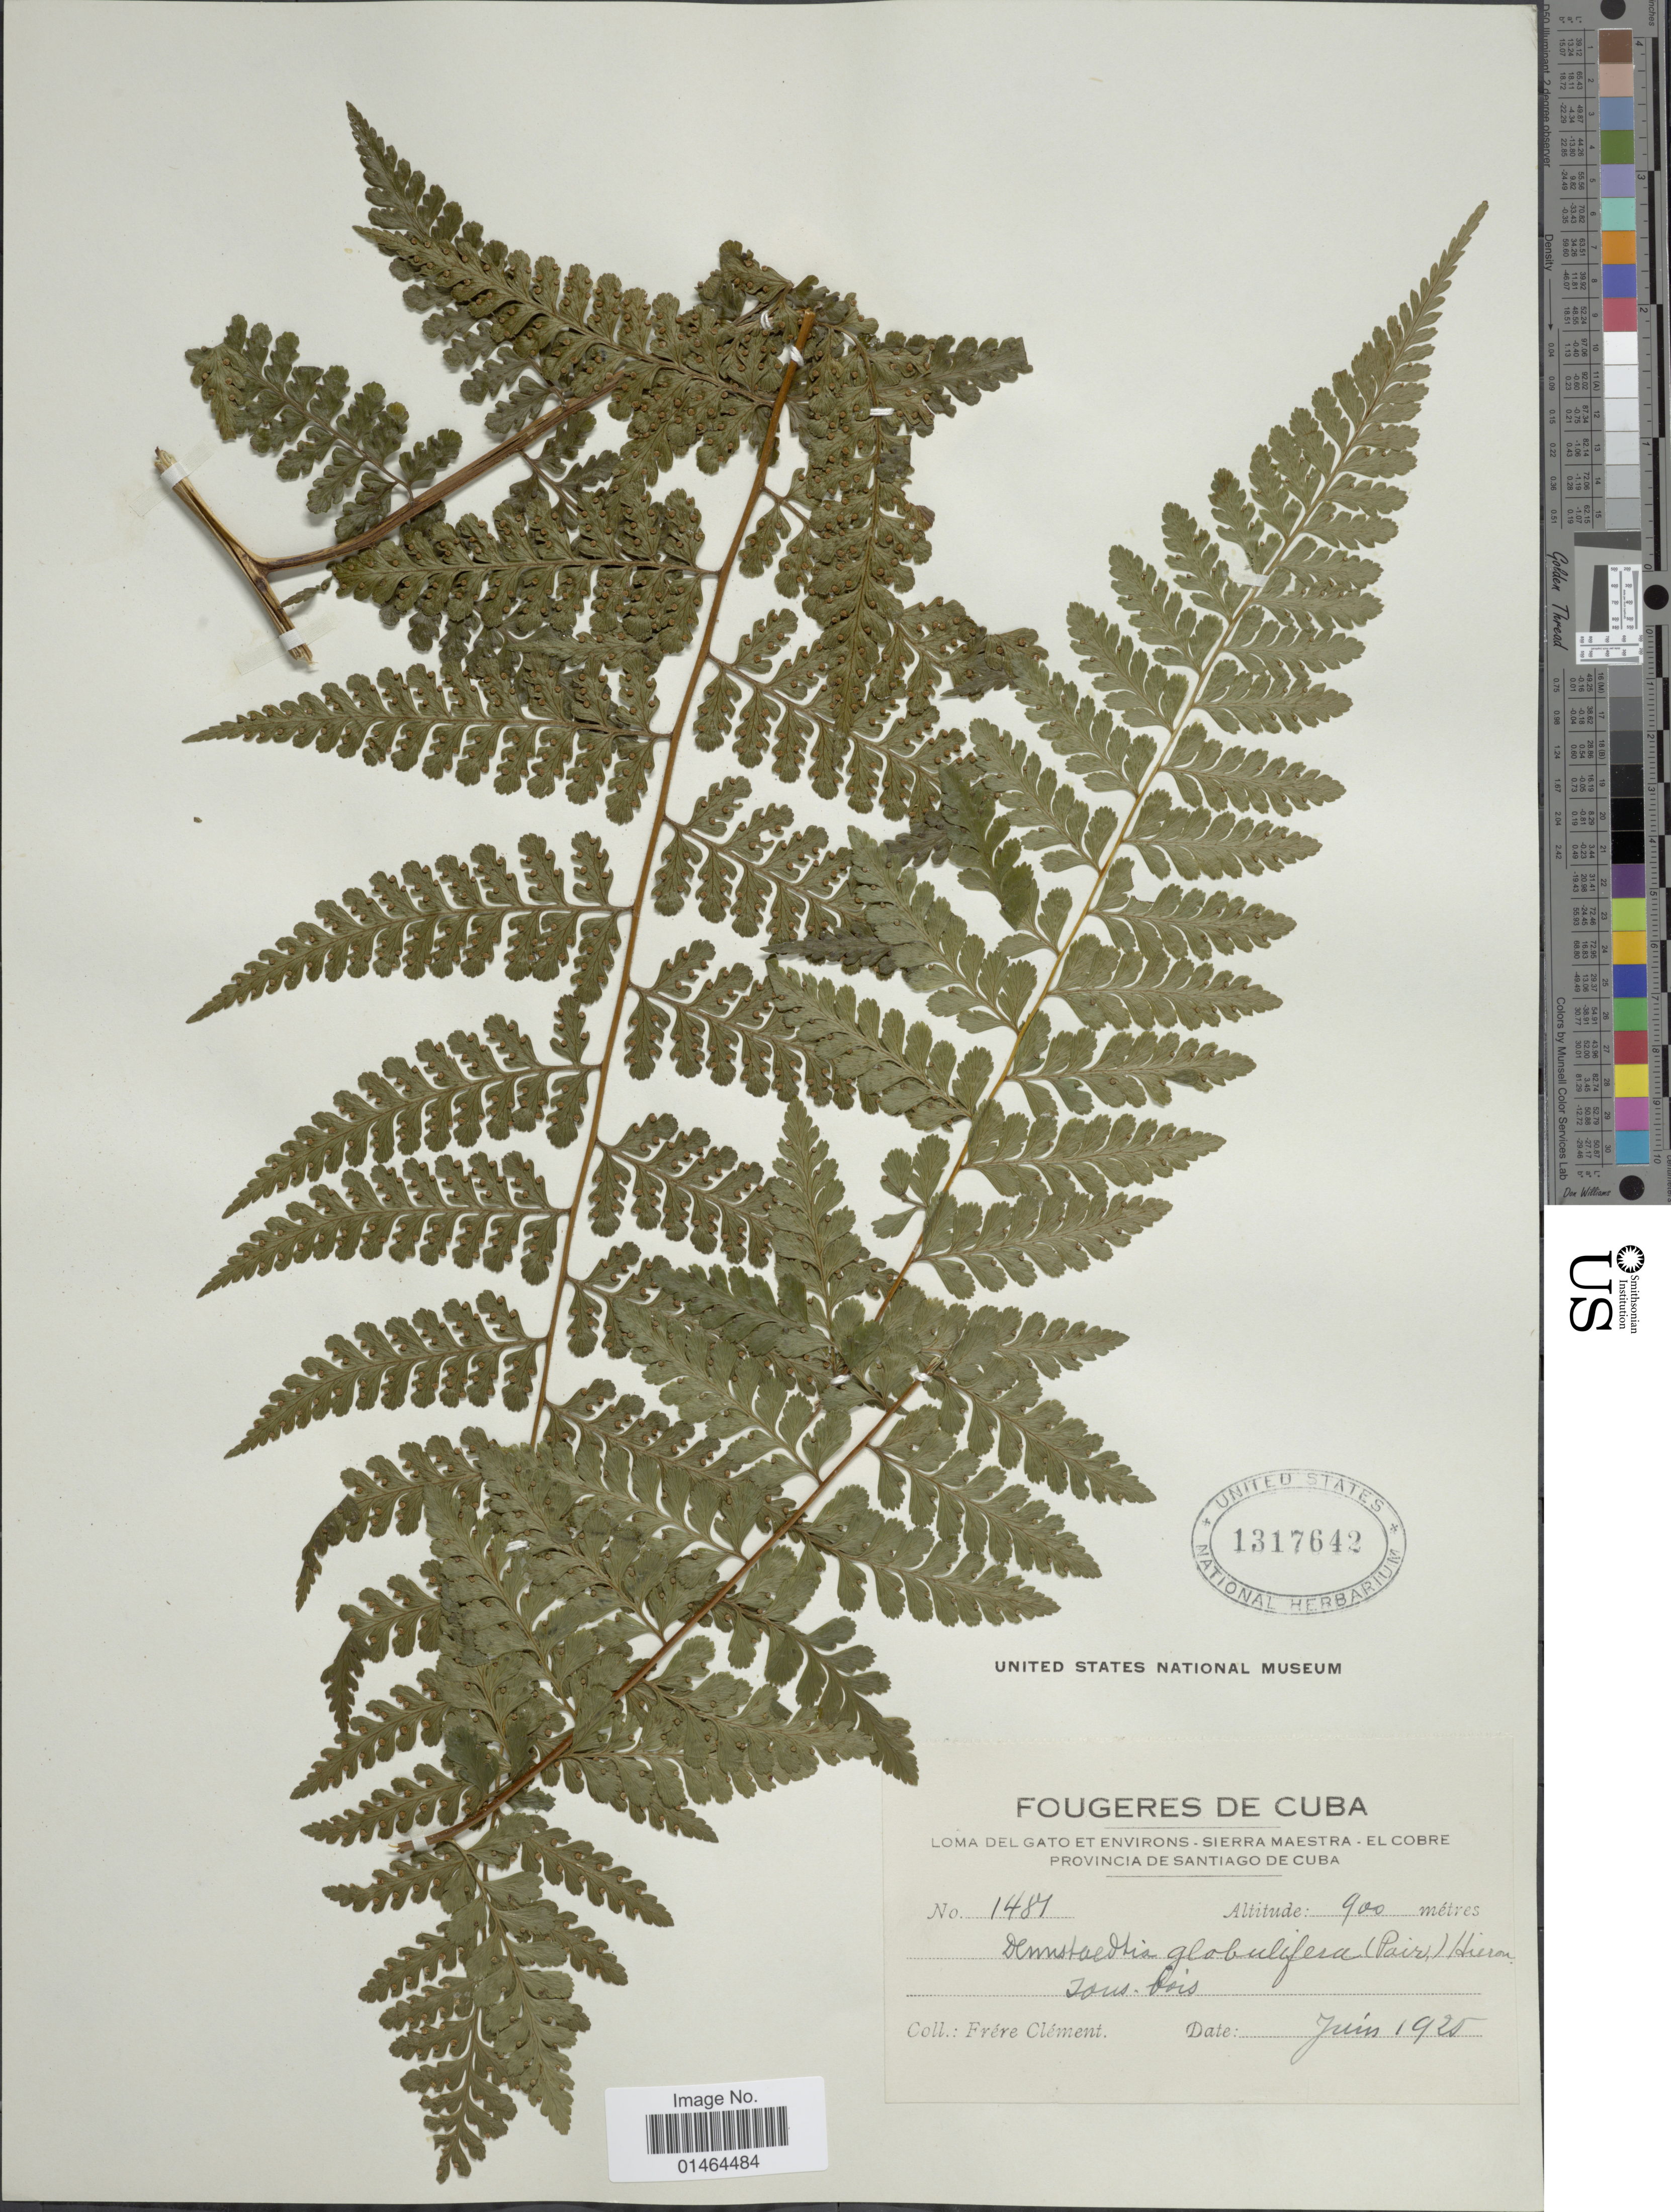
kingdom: Plantae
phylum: Tracheophyta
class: Polypodiopsida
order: Polypodiales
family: Dennstaedtiaceae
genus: Dennstaedtia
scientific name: Dennstaedtia globulifera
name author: (Poir.) Hieron.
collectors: B. Clement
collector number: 1481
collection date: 1925-06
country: Cuba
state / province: Santiago de Cuba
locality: Loma del Gato et environs - Sierra Maestra - el Cobre Provincia de Santiago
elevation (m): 900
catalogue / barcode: US 1317642